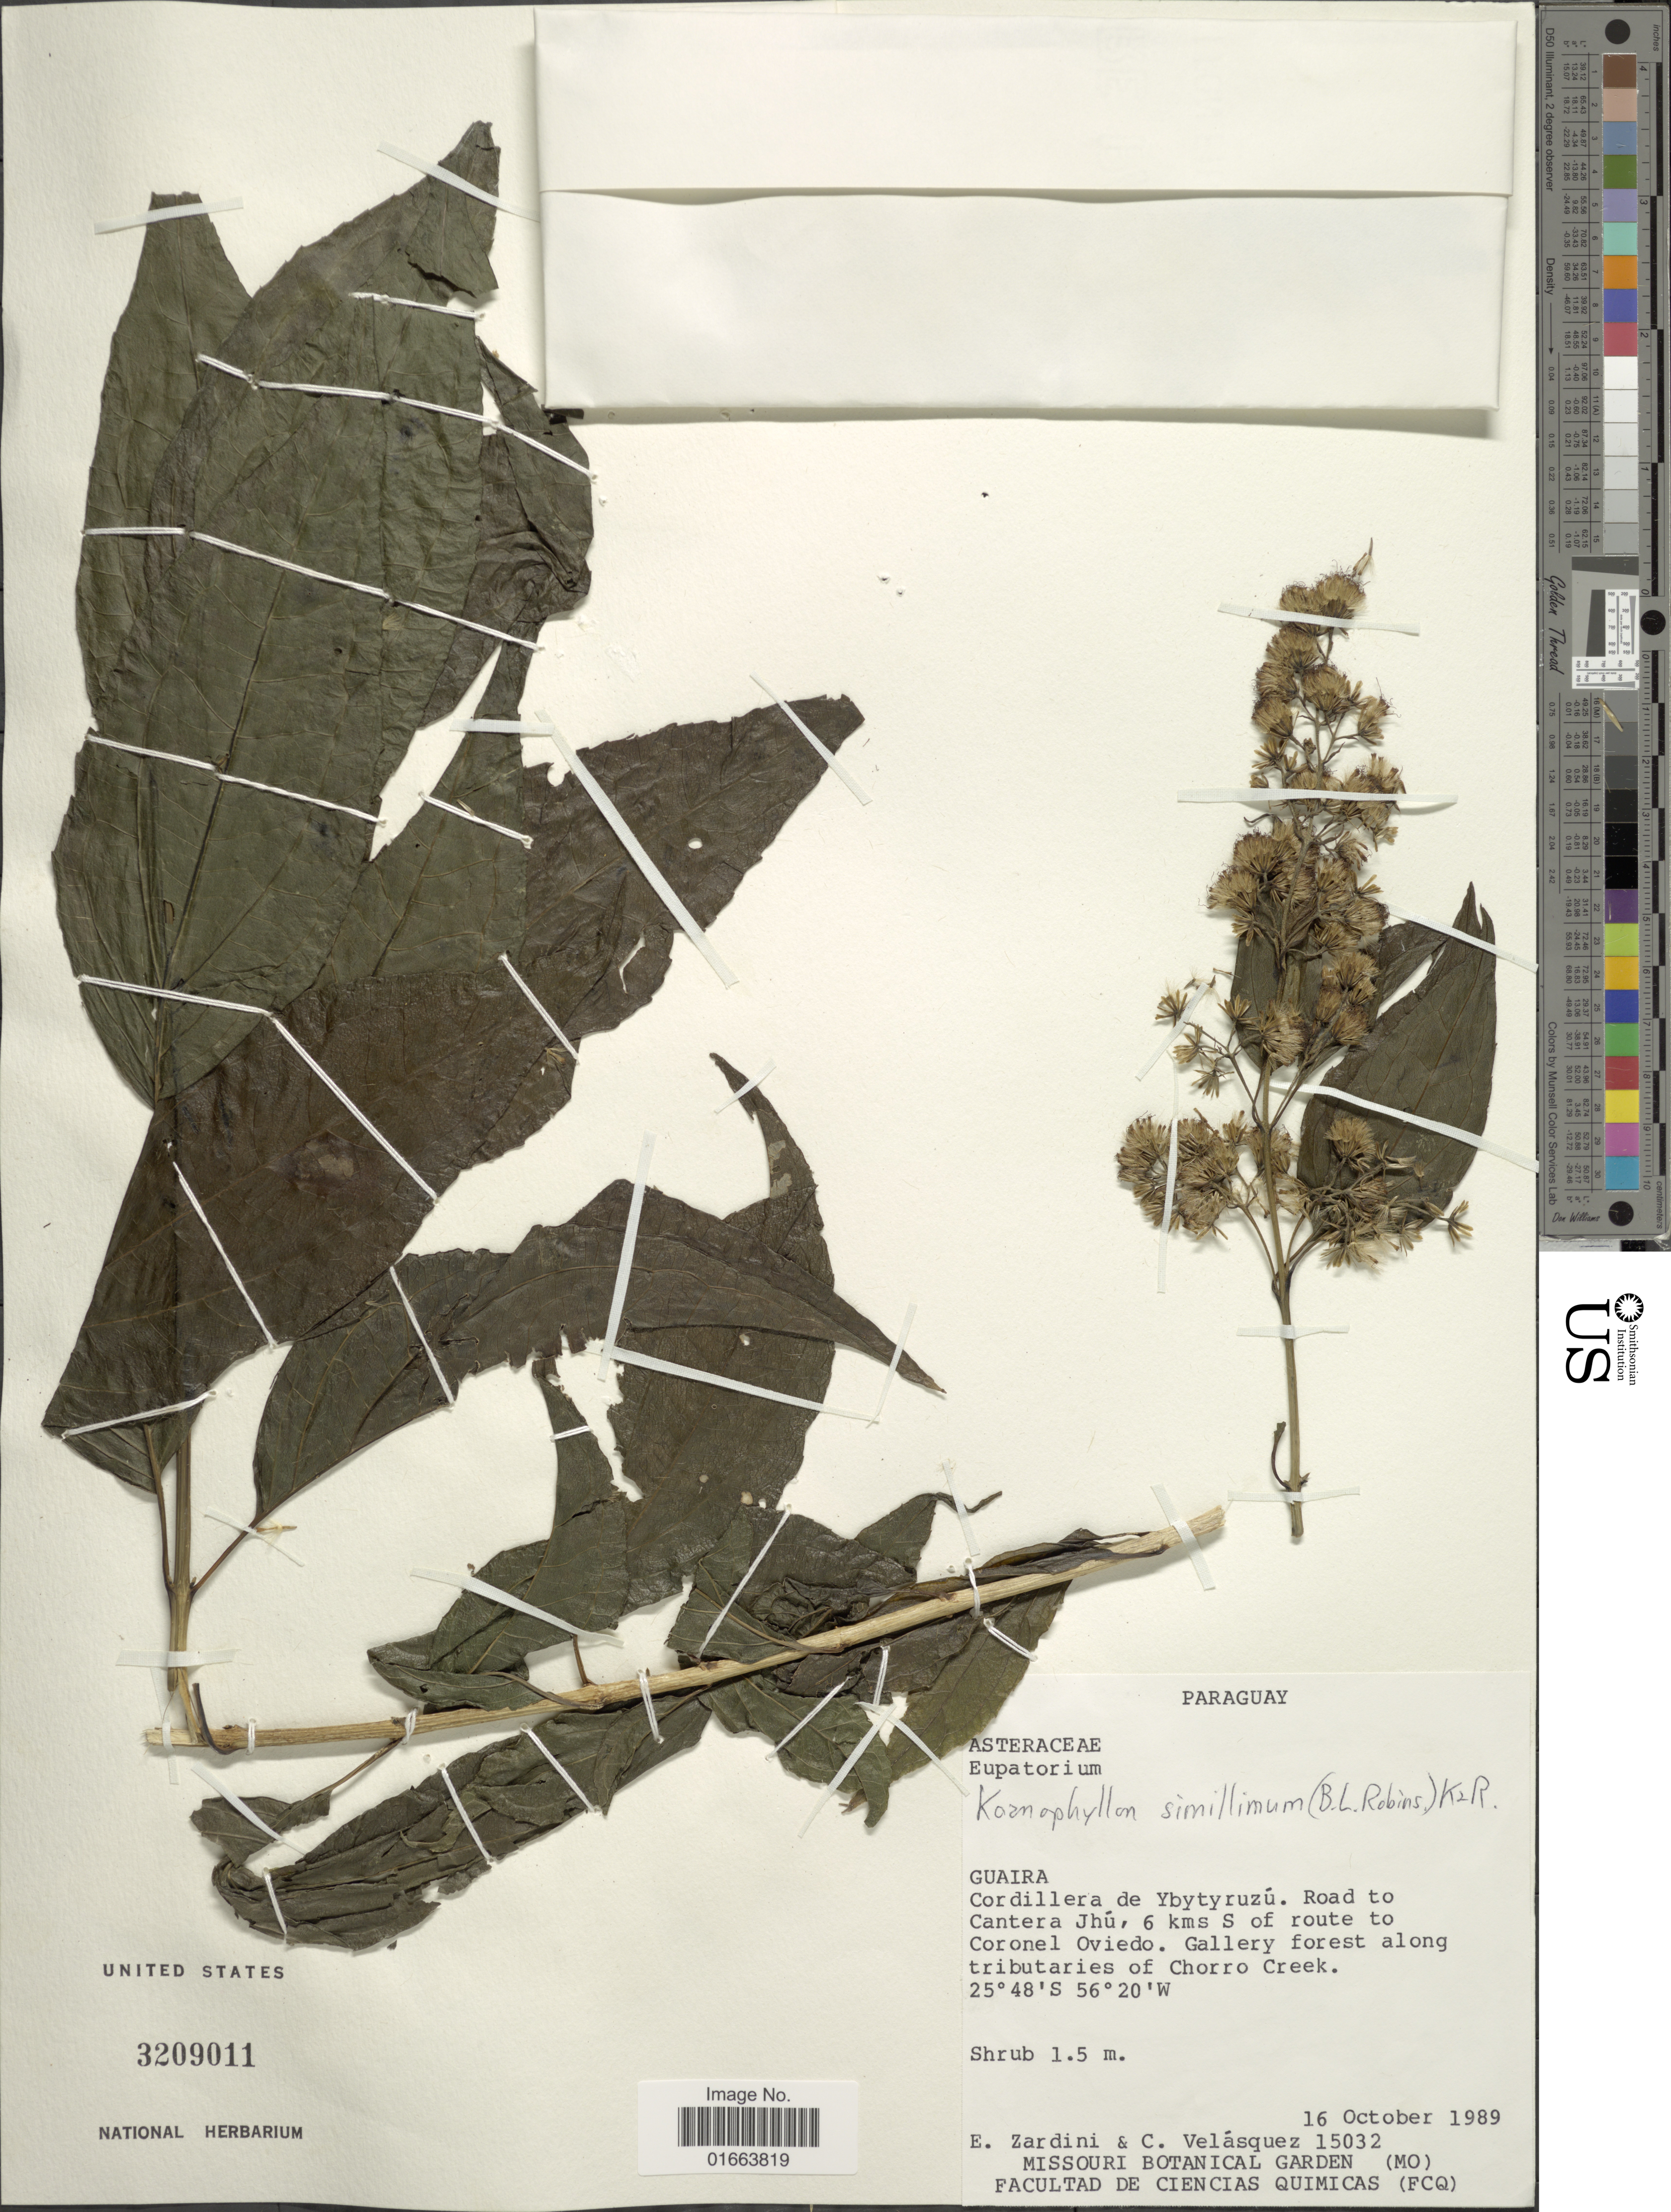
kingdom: Plantae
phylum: Tracheophyta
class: Magnoliopsida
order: Asterales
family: Asteraceae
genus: Koanophyllon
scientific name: Koanophyllon simillimum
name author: (B.L. Rob.) R.M. King & H. Rob.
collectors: E. M. Zardini & C. Velásquez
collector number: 15032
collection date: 1989-10-16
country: Paraguay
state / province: Guaira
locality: Cordillera de Ybytyruzú. Road to Canteru Jhú, 6 kms S of route to Coronel Oviedo. Gallery forest along tributaries of Chorro Creek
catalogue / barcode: US 3209011